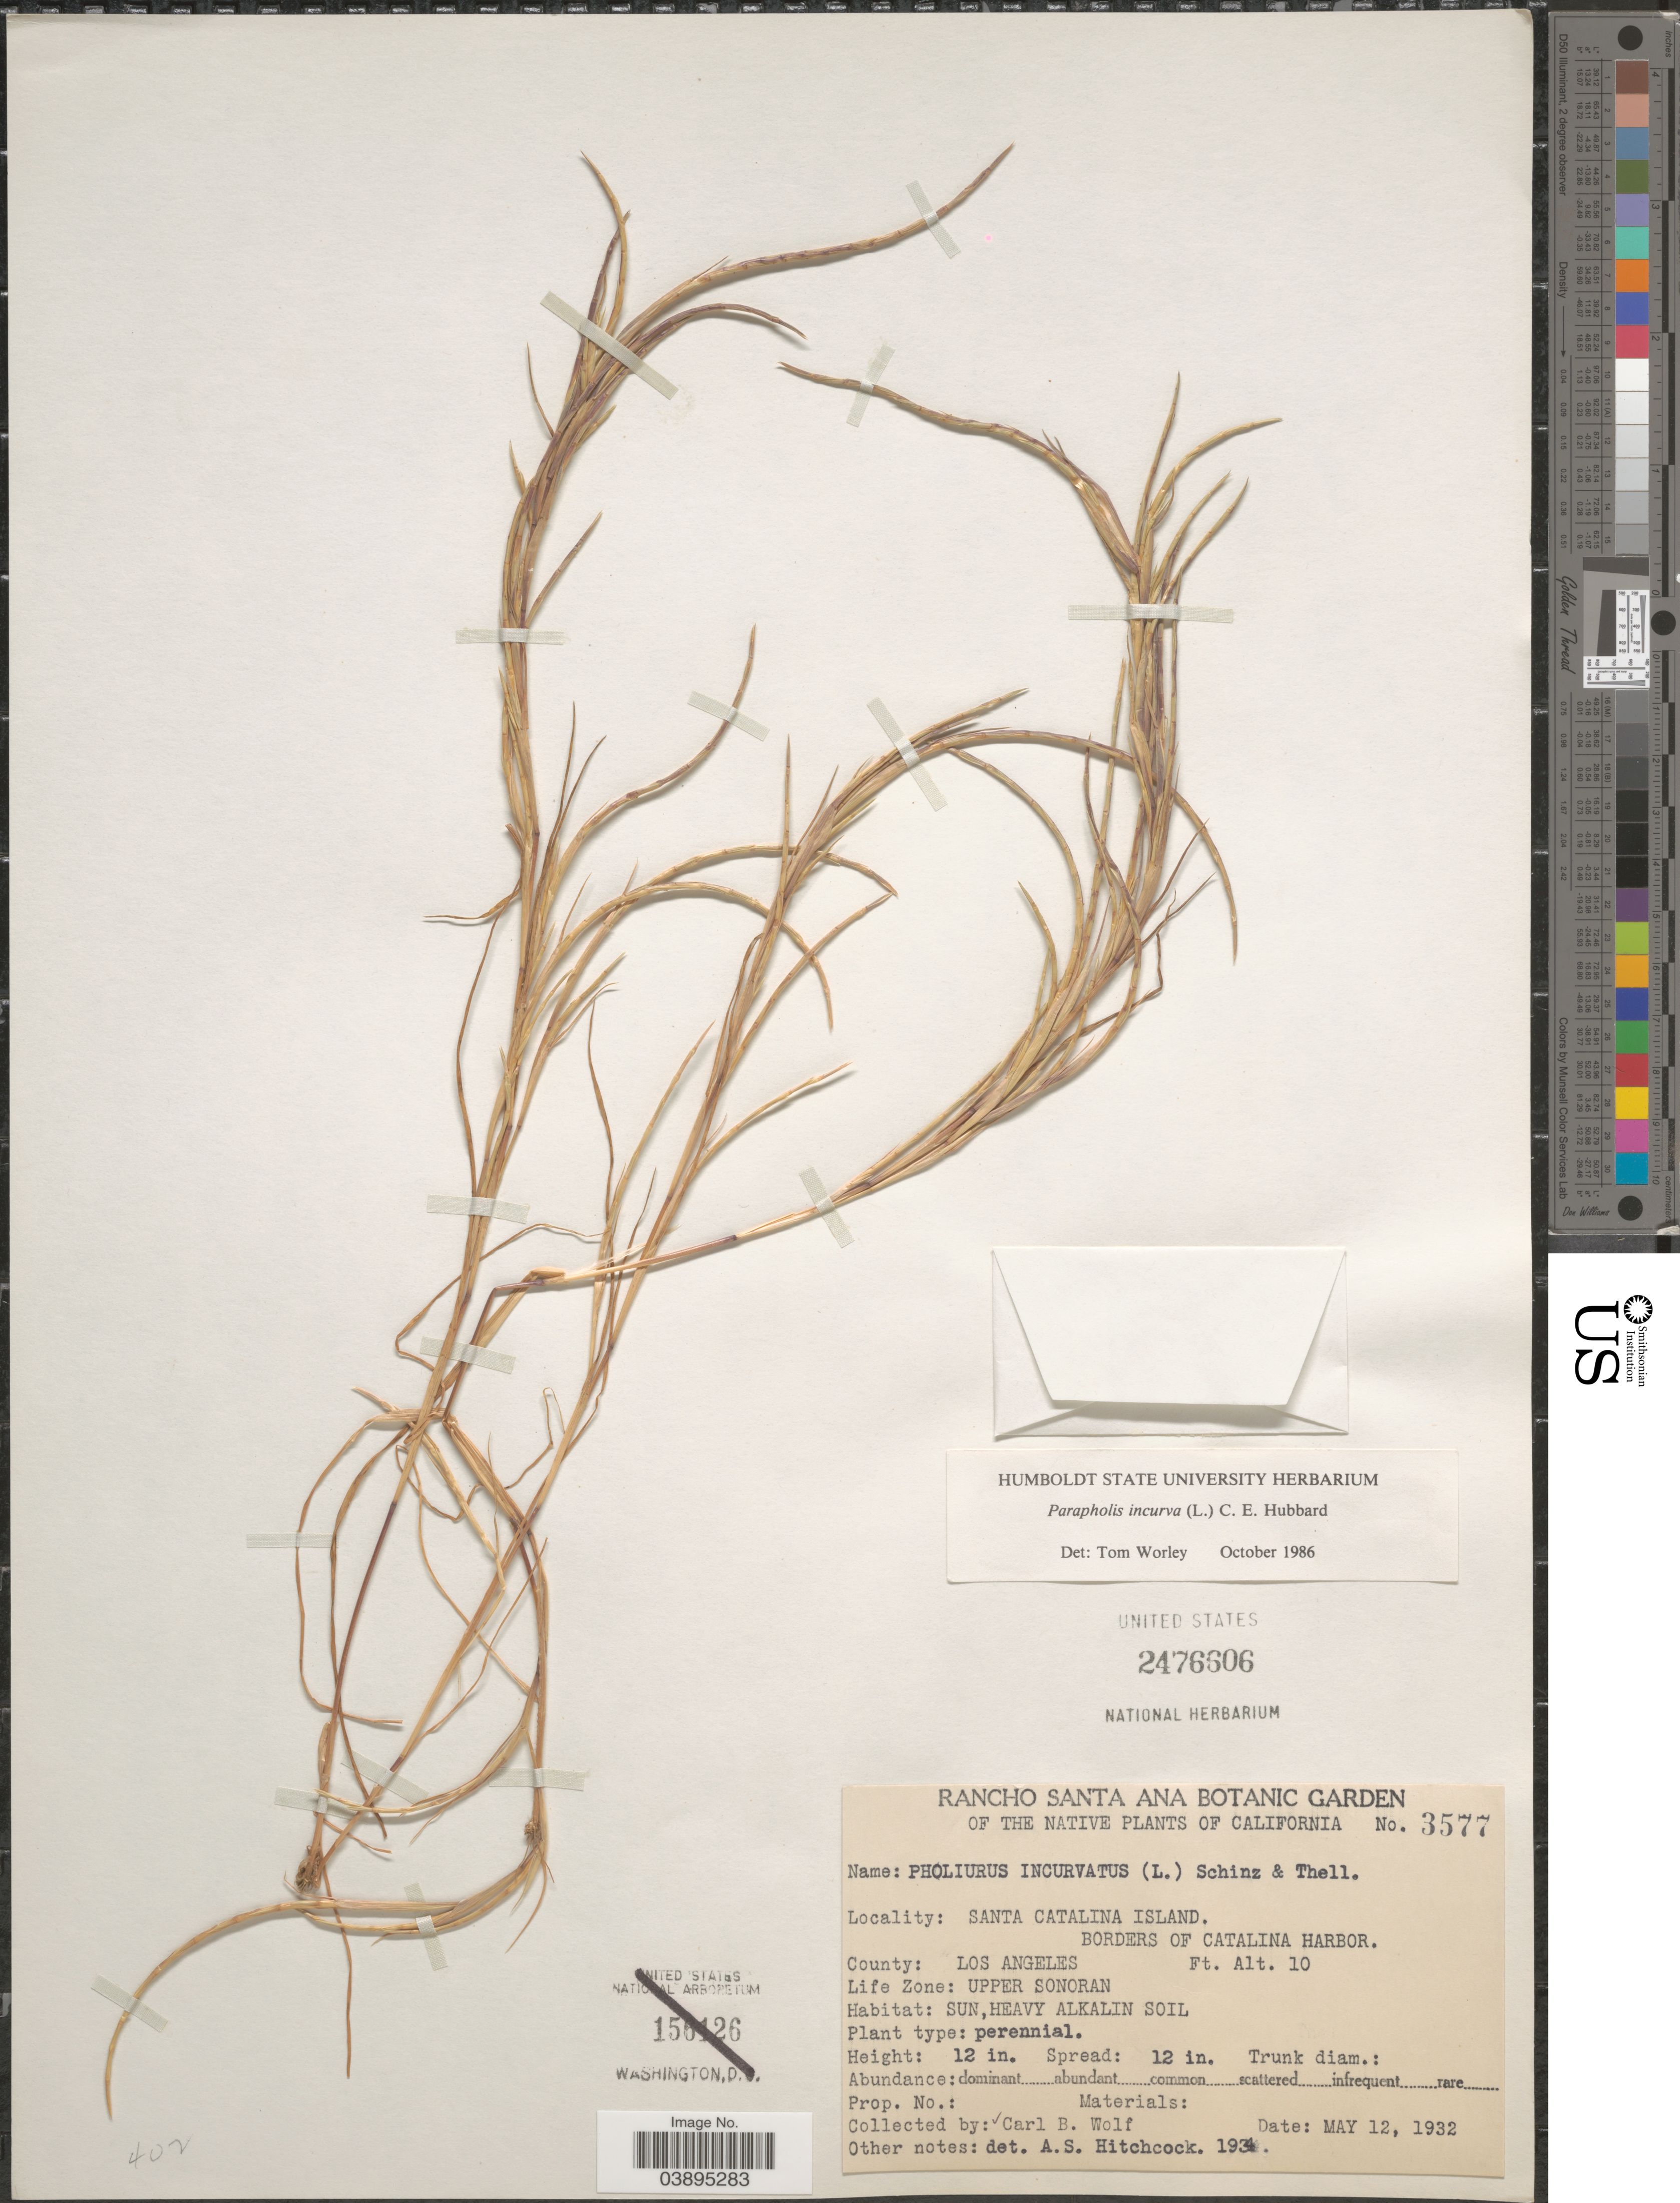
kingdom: Plantae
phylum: Tracheophyta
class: Liliopsida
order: Poales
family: Poaceae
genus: Parapholis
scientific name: Parapholis incurva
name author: (L.) C.E. Hubb.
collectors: C. B. Wolf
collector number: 3577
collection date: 1932-05-12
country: United States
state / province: California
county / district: Los Angeles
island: Santa Catalina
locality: Santa Catalina Island. Borders of Catalina Harbor. County: Los Angeles. Life Zone: Upper Sonoran.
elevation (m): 3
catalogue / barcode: US 2476606